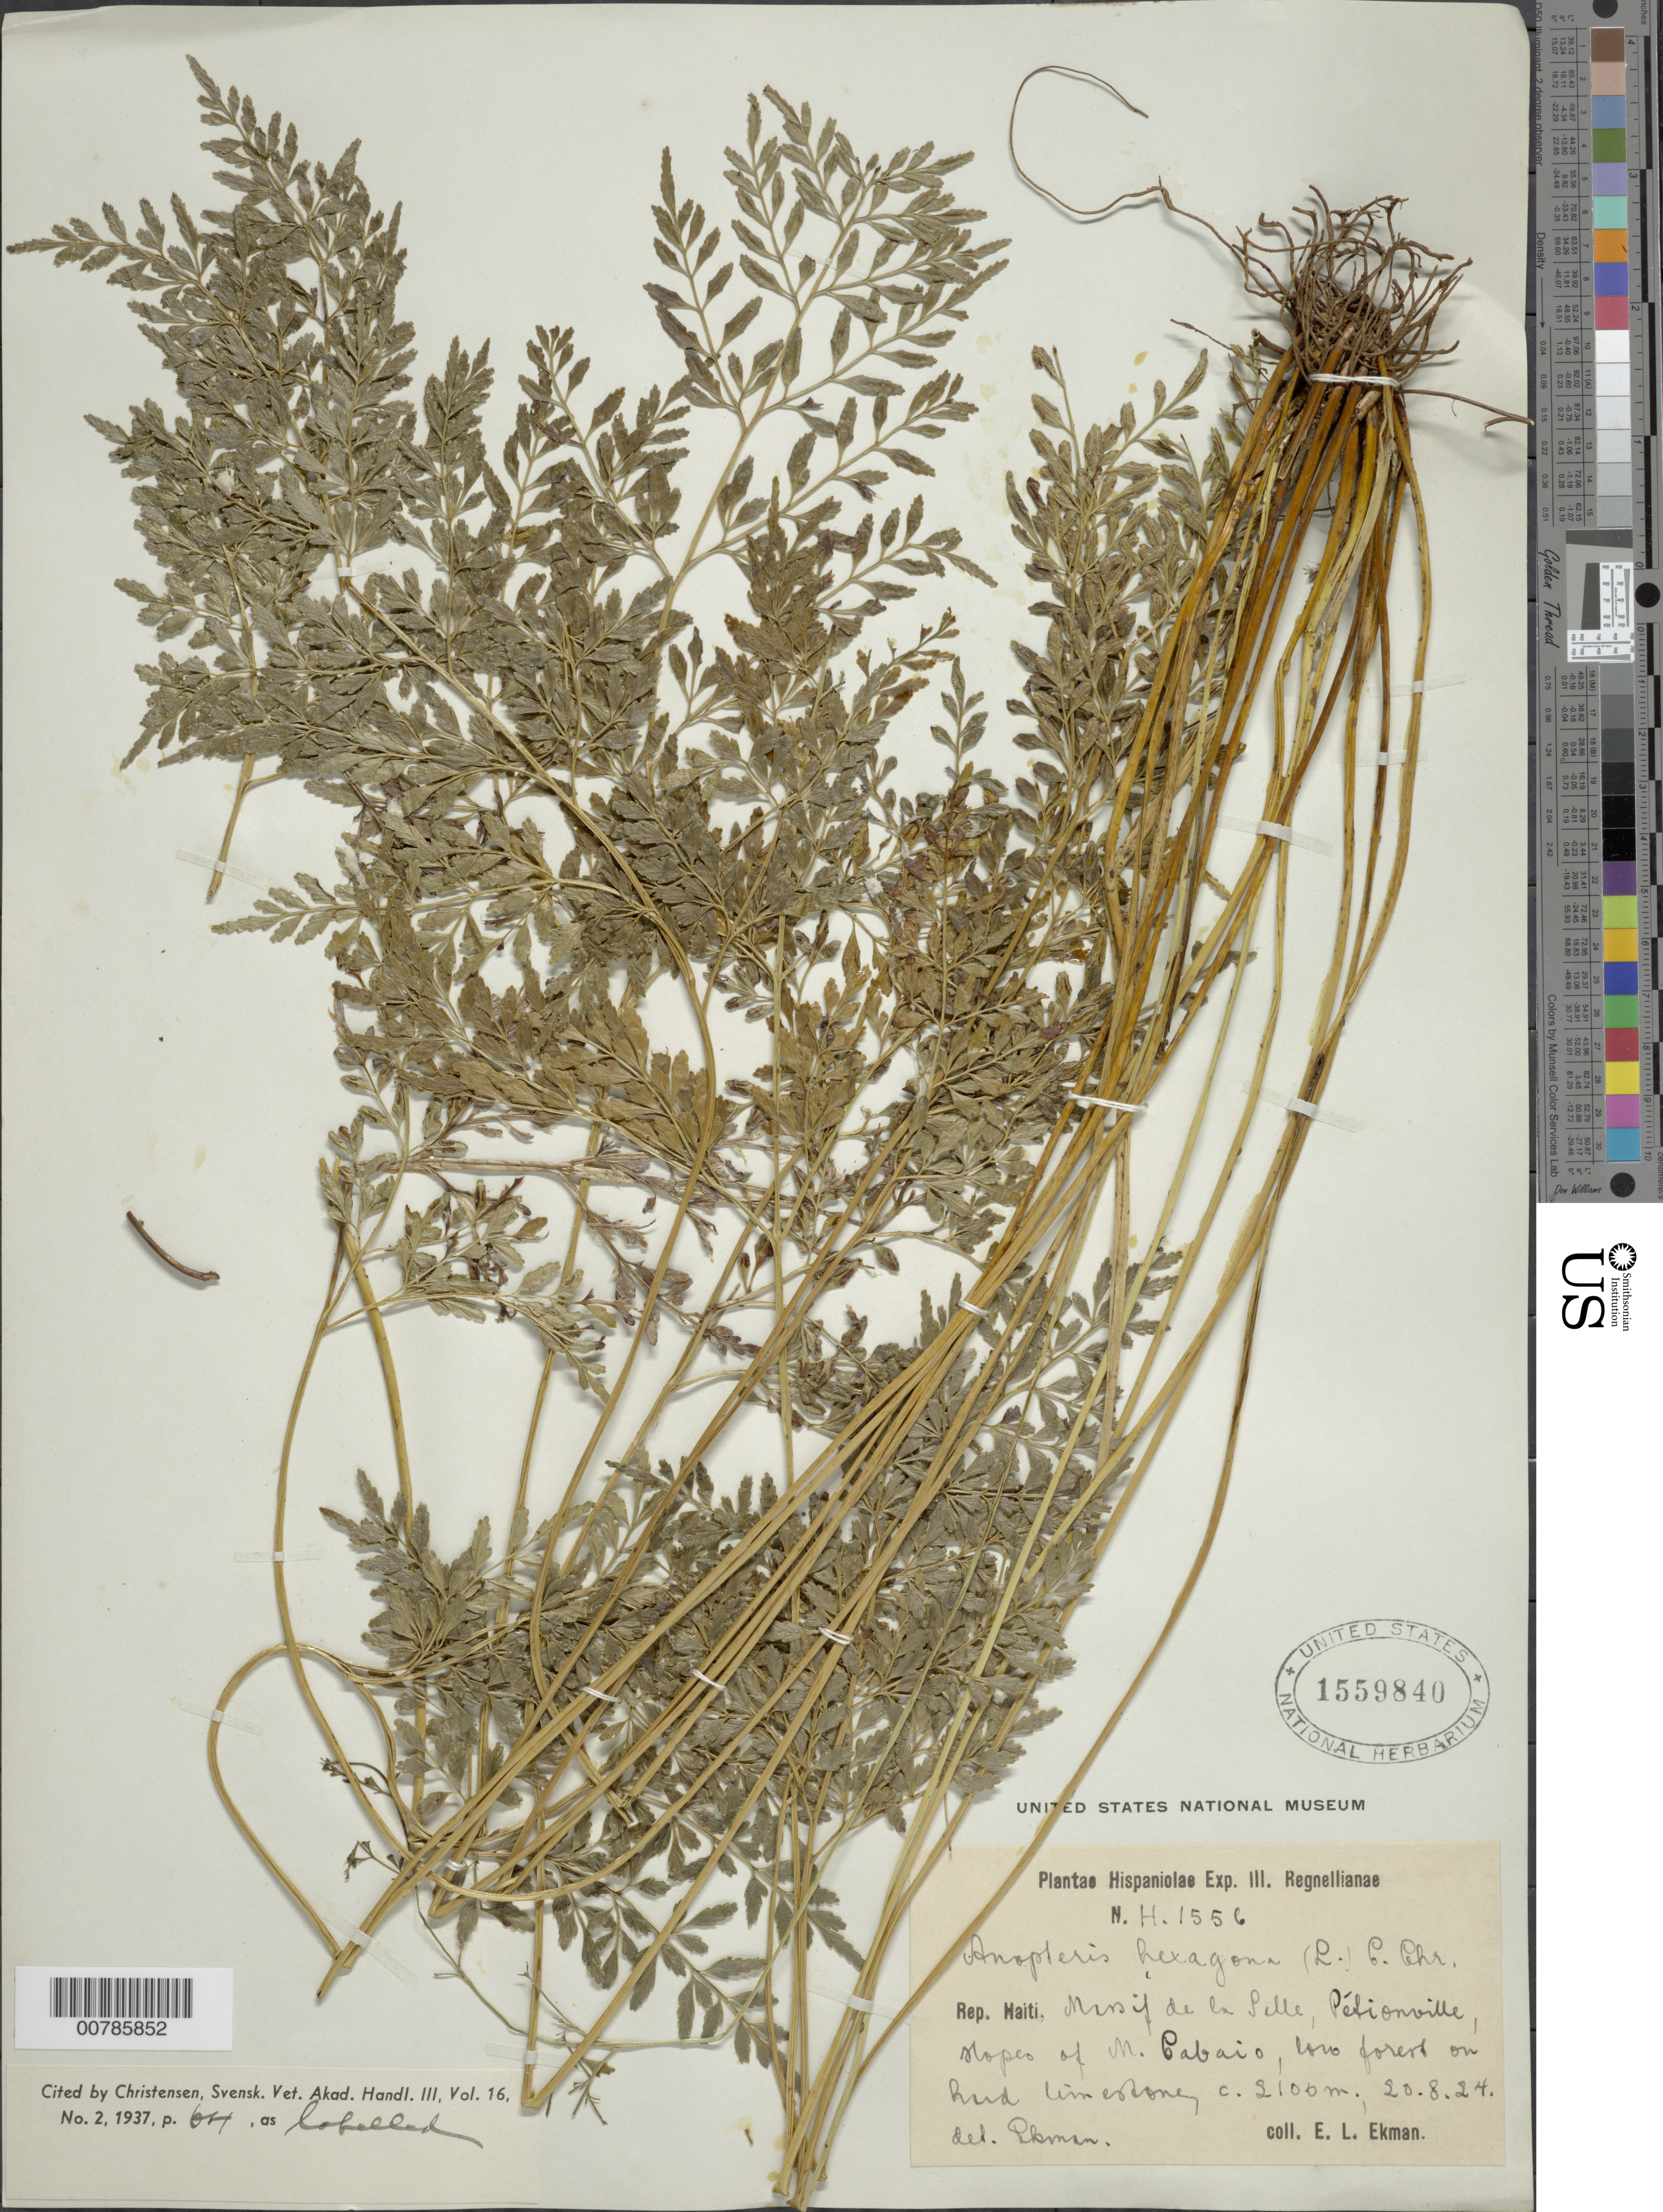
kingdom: Plantae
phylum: Tracheophyta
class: Polypodiopsida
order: Polypodiales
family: Pteridaceae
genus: Pteris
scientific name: Pteris hexagona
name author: (L.) Proctor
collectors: E. L. Ekman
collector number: H 1556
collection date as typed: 20 Aug 1924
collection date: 1924-08-20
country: Haiti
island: Hispaniola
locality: Massif de la Selle, Pétionville, M. Cabaio slopes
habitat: Low forest on hard limestone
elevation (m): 2100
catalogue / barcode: US 1559840